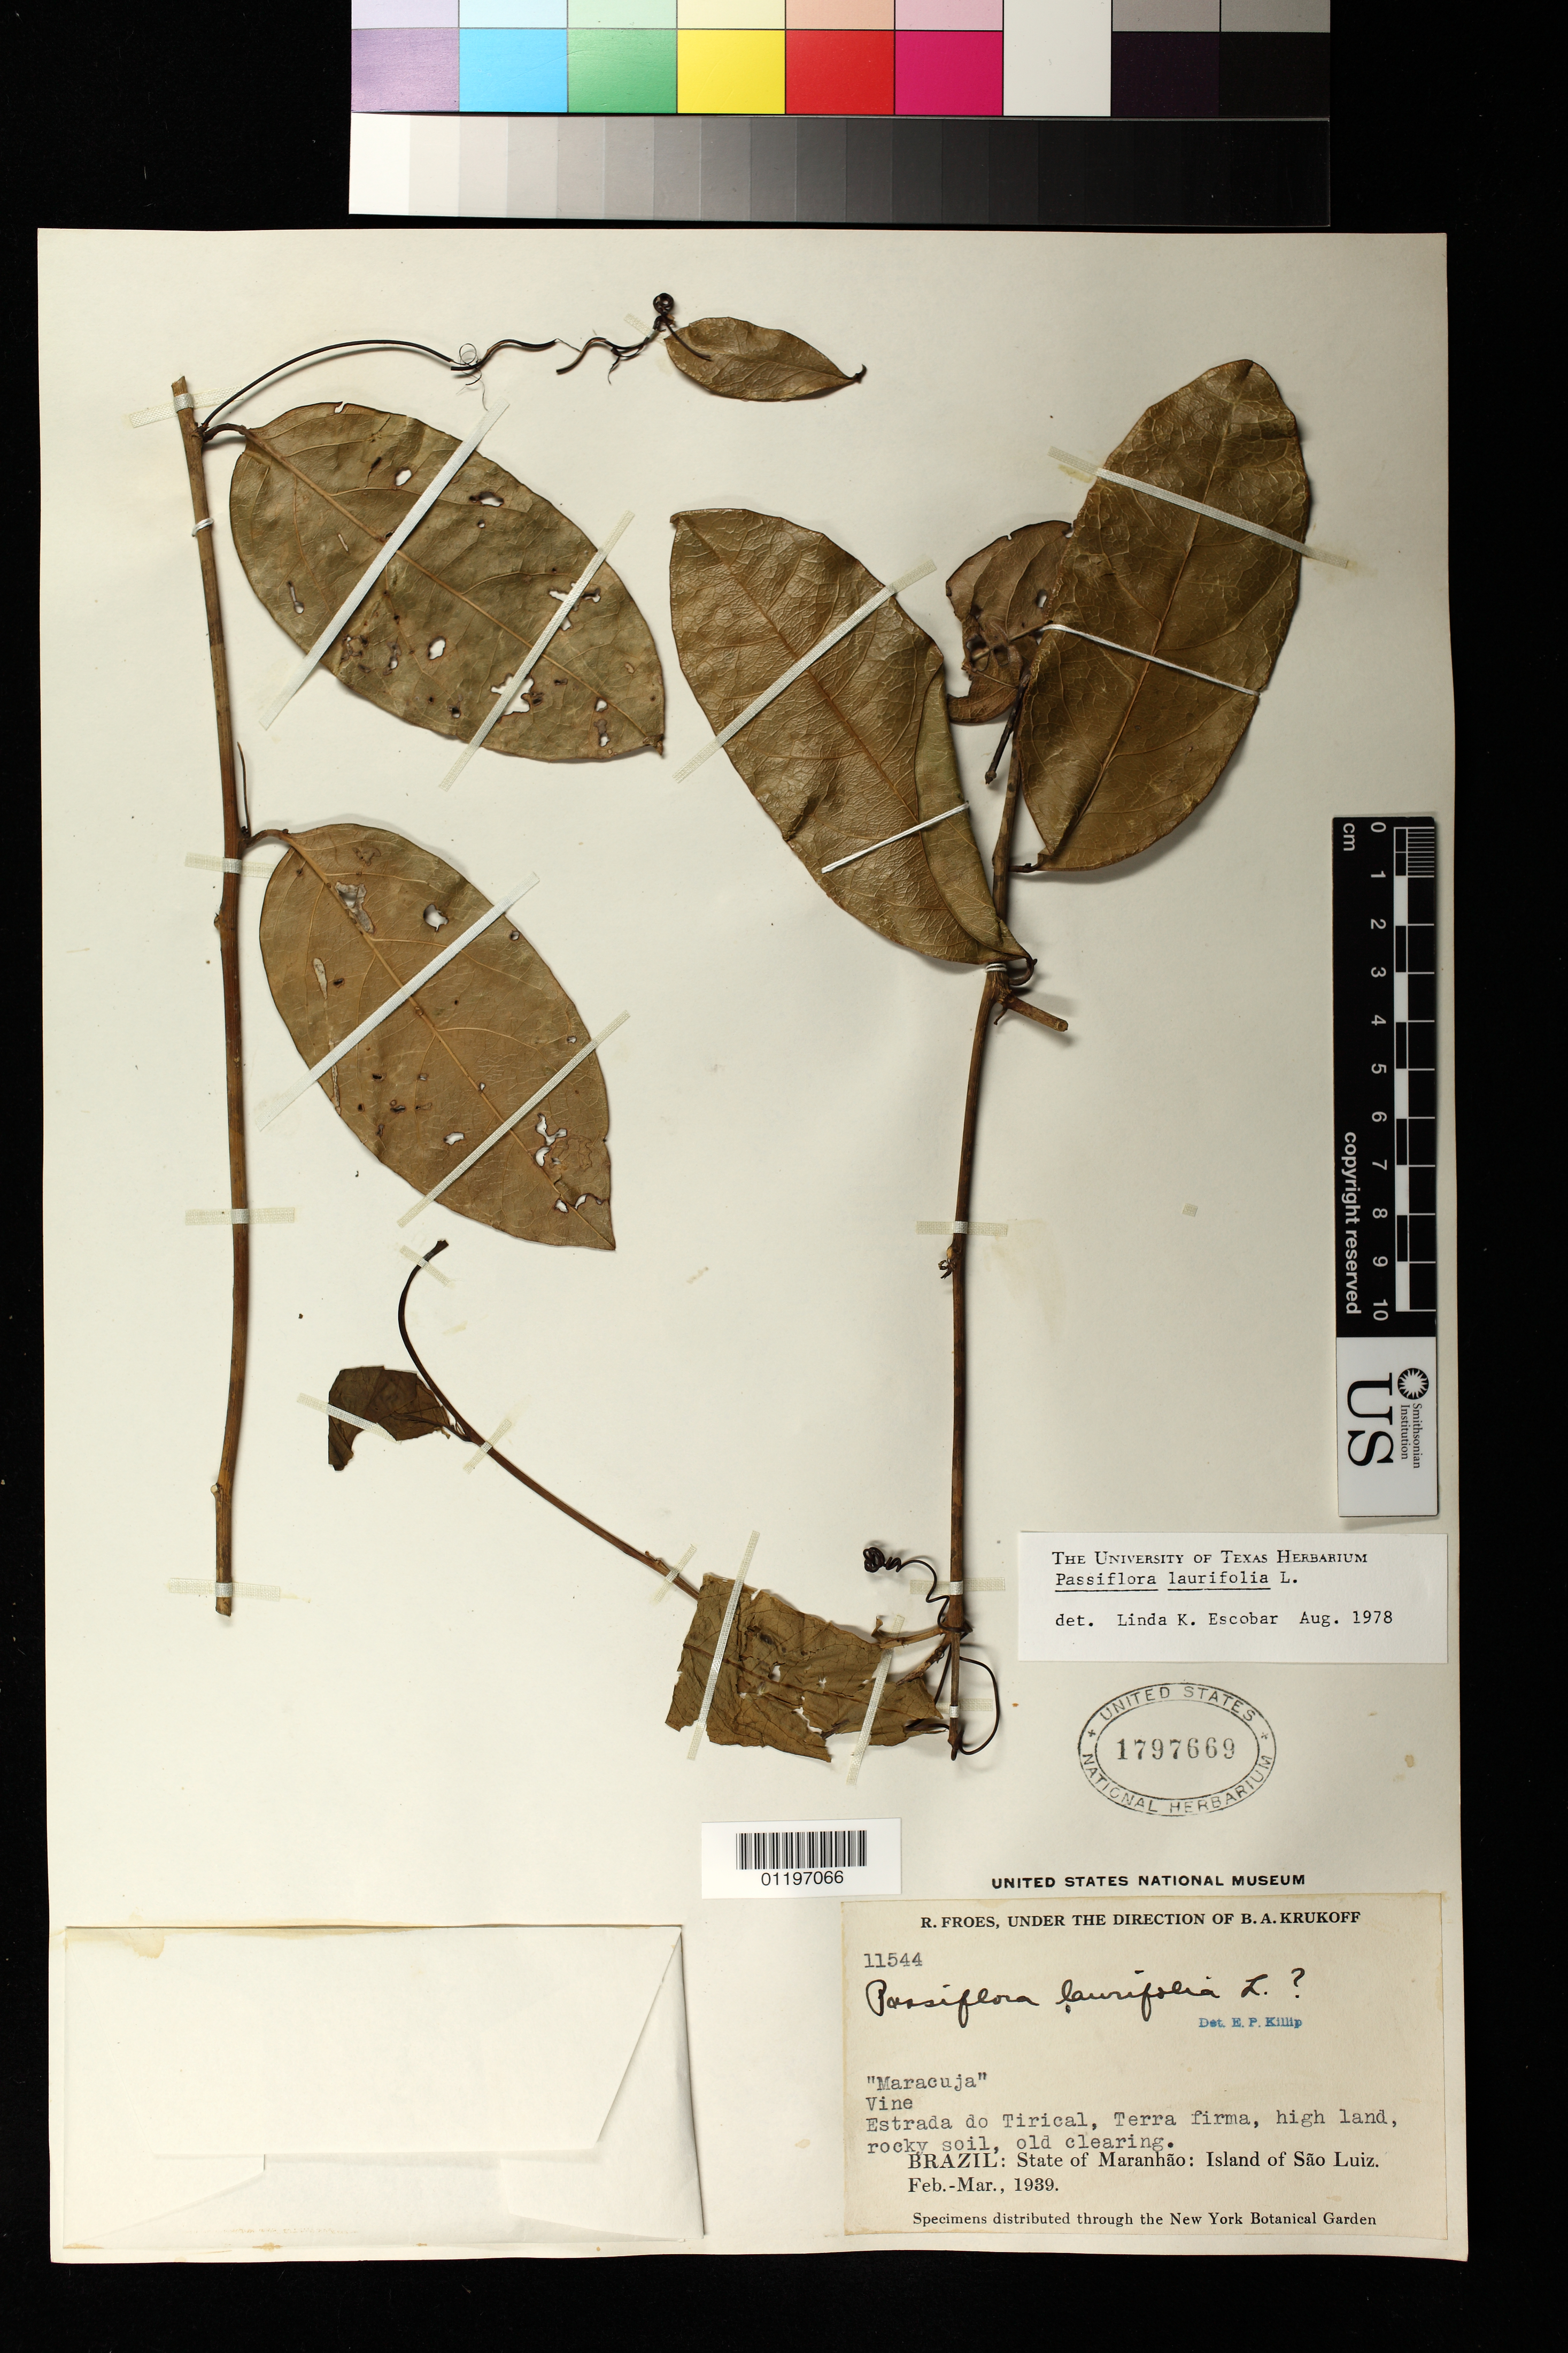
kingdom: Plantae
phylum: Tracheophyta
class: Magnoliopsida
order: Malpighiales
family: Passifloraceae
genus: Passiflora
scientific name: Passiflora laurifolia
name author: L.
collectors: R. L. Fróes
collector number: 11544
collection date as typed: Feb 1939 to -- Mar 1939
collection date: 1939-02/1939-03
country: Brazil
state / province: Maranhão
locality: Island of São Luiz, Estrada do Tirical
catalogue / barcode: US 1797669